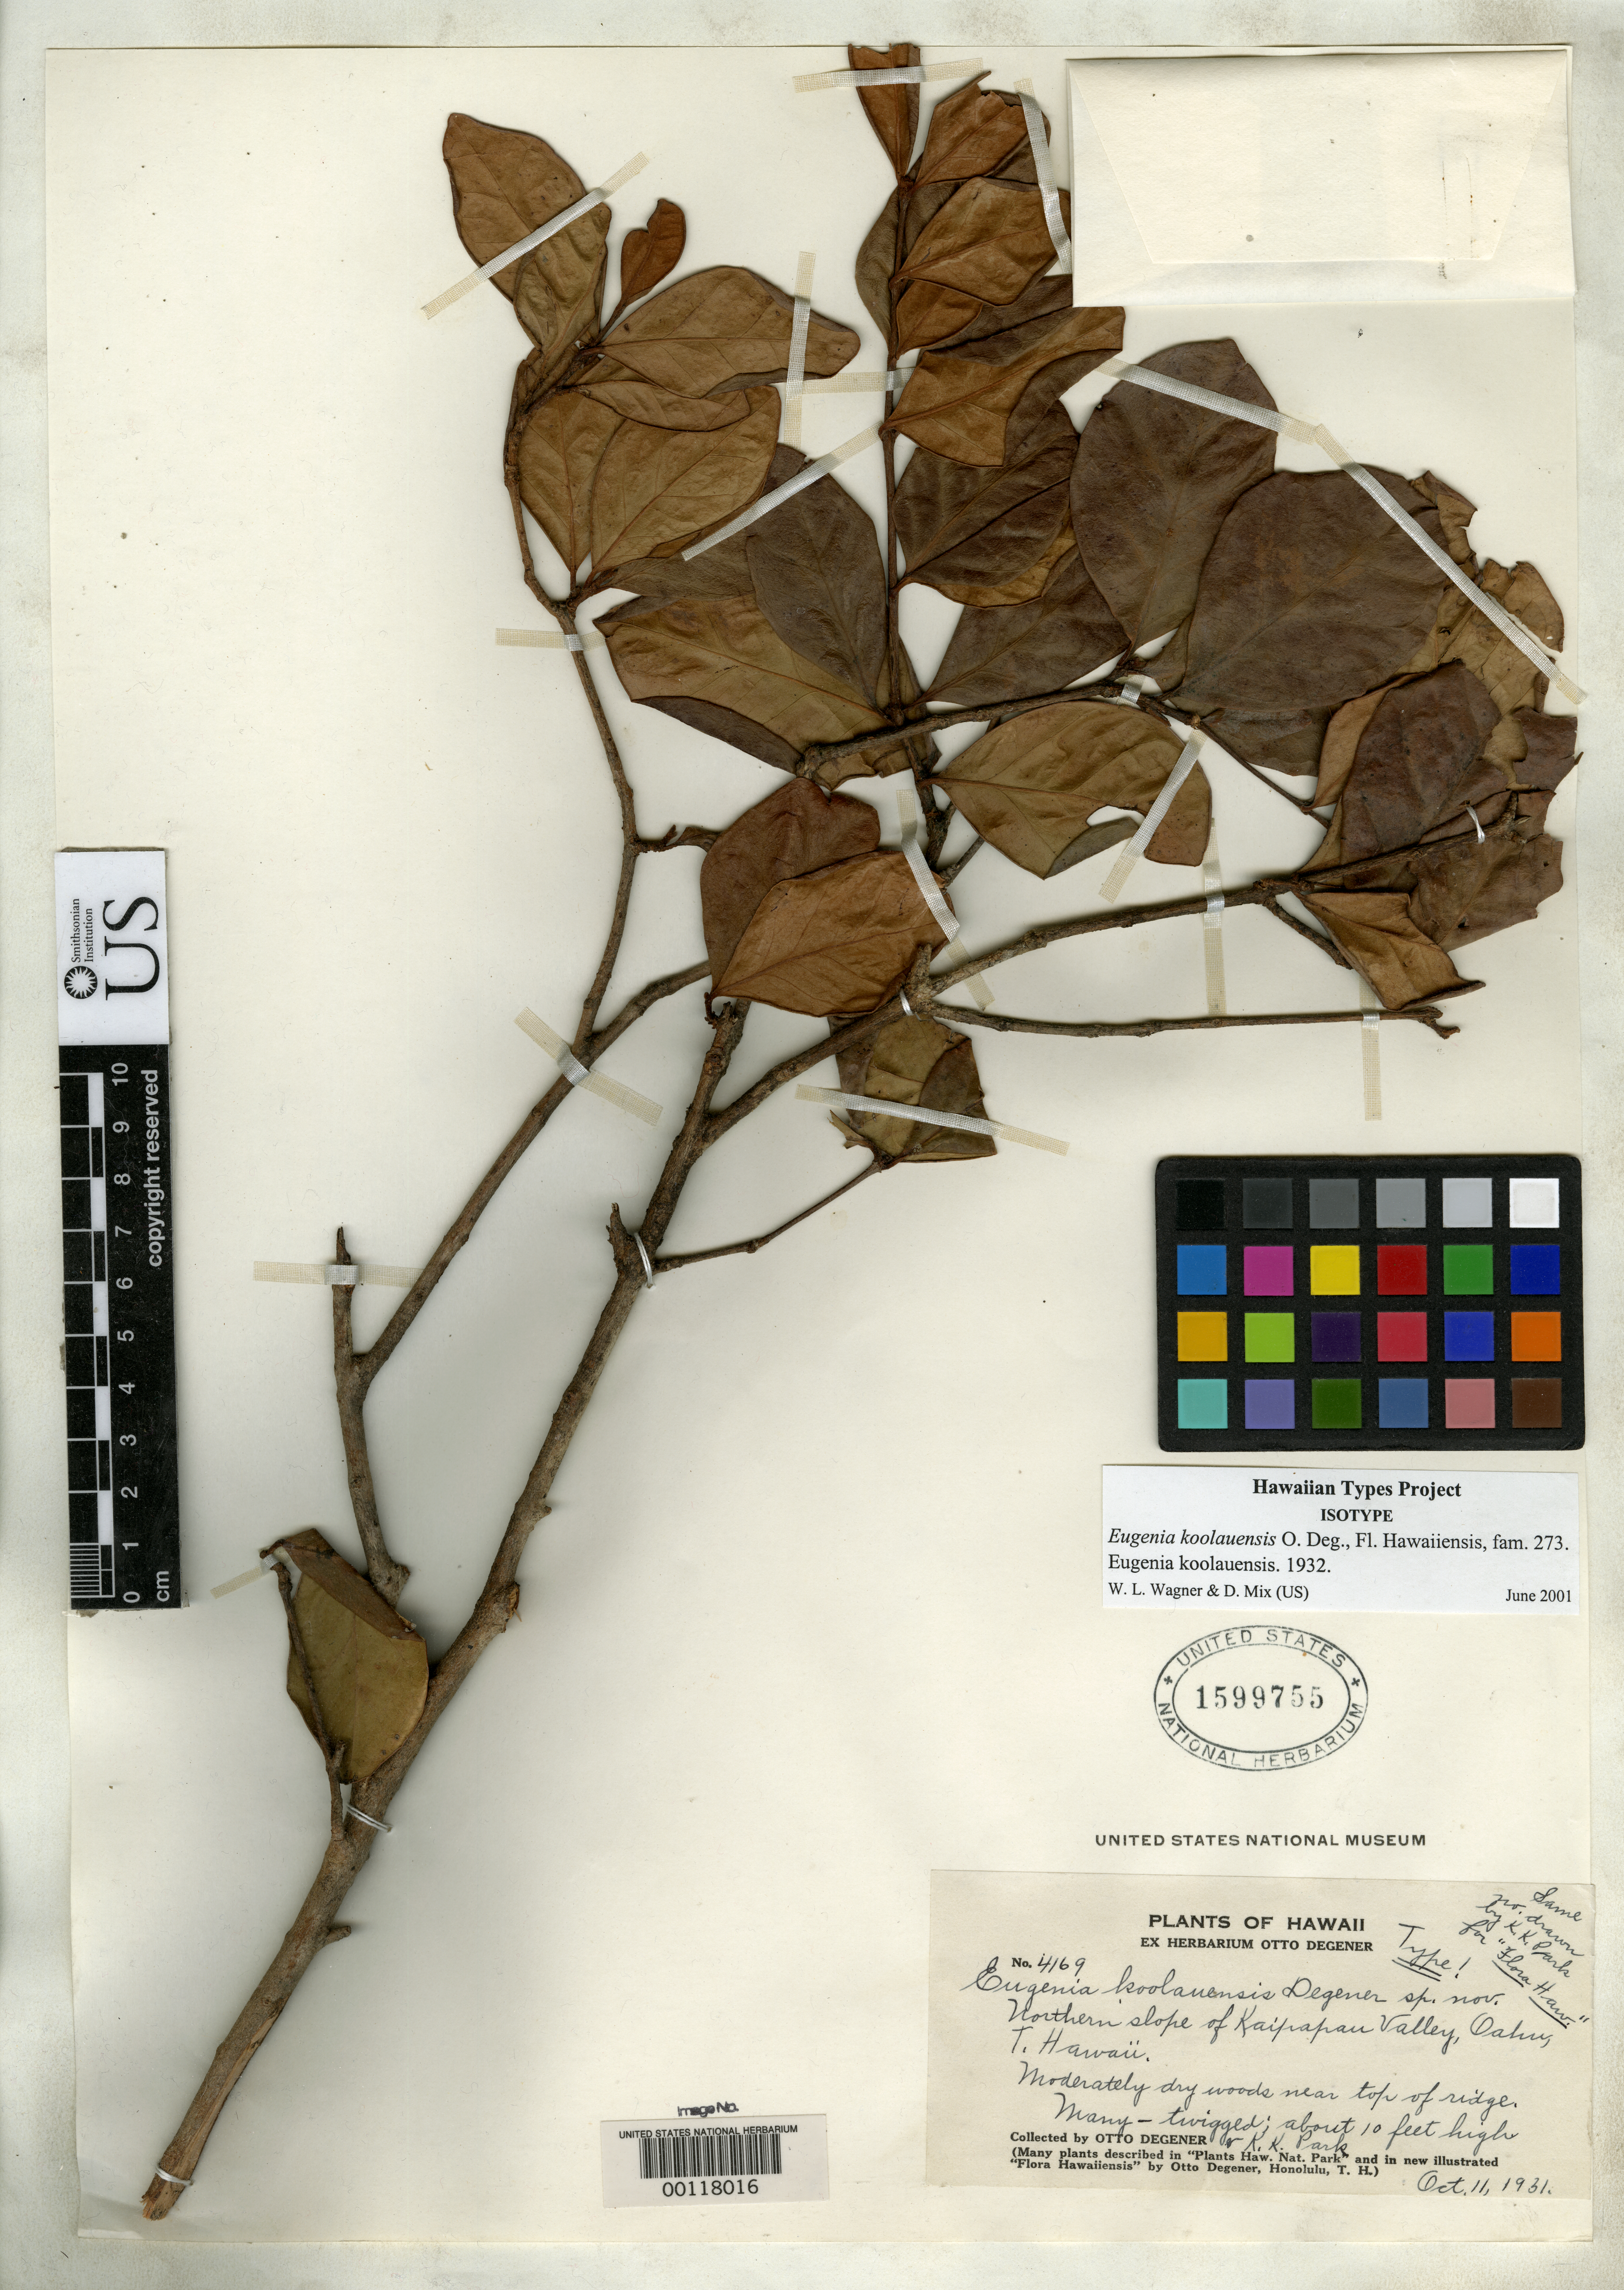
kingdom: Plantae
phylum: Tracheophyta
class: Magnoliopsida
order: Myrtales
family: Myrtaceae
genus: Eugenia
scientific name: Eugenia koolauensis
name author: O. Deg.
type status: Isotype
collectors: O. Degener & K. Park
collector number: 4169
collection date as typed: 11 Oct 1931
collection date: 1931-10-11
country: United States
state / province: Hawaii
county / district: Honolulu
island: Oahu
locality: Kaipapau Valley.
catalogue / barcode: US 1599755